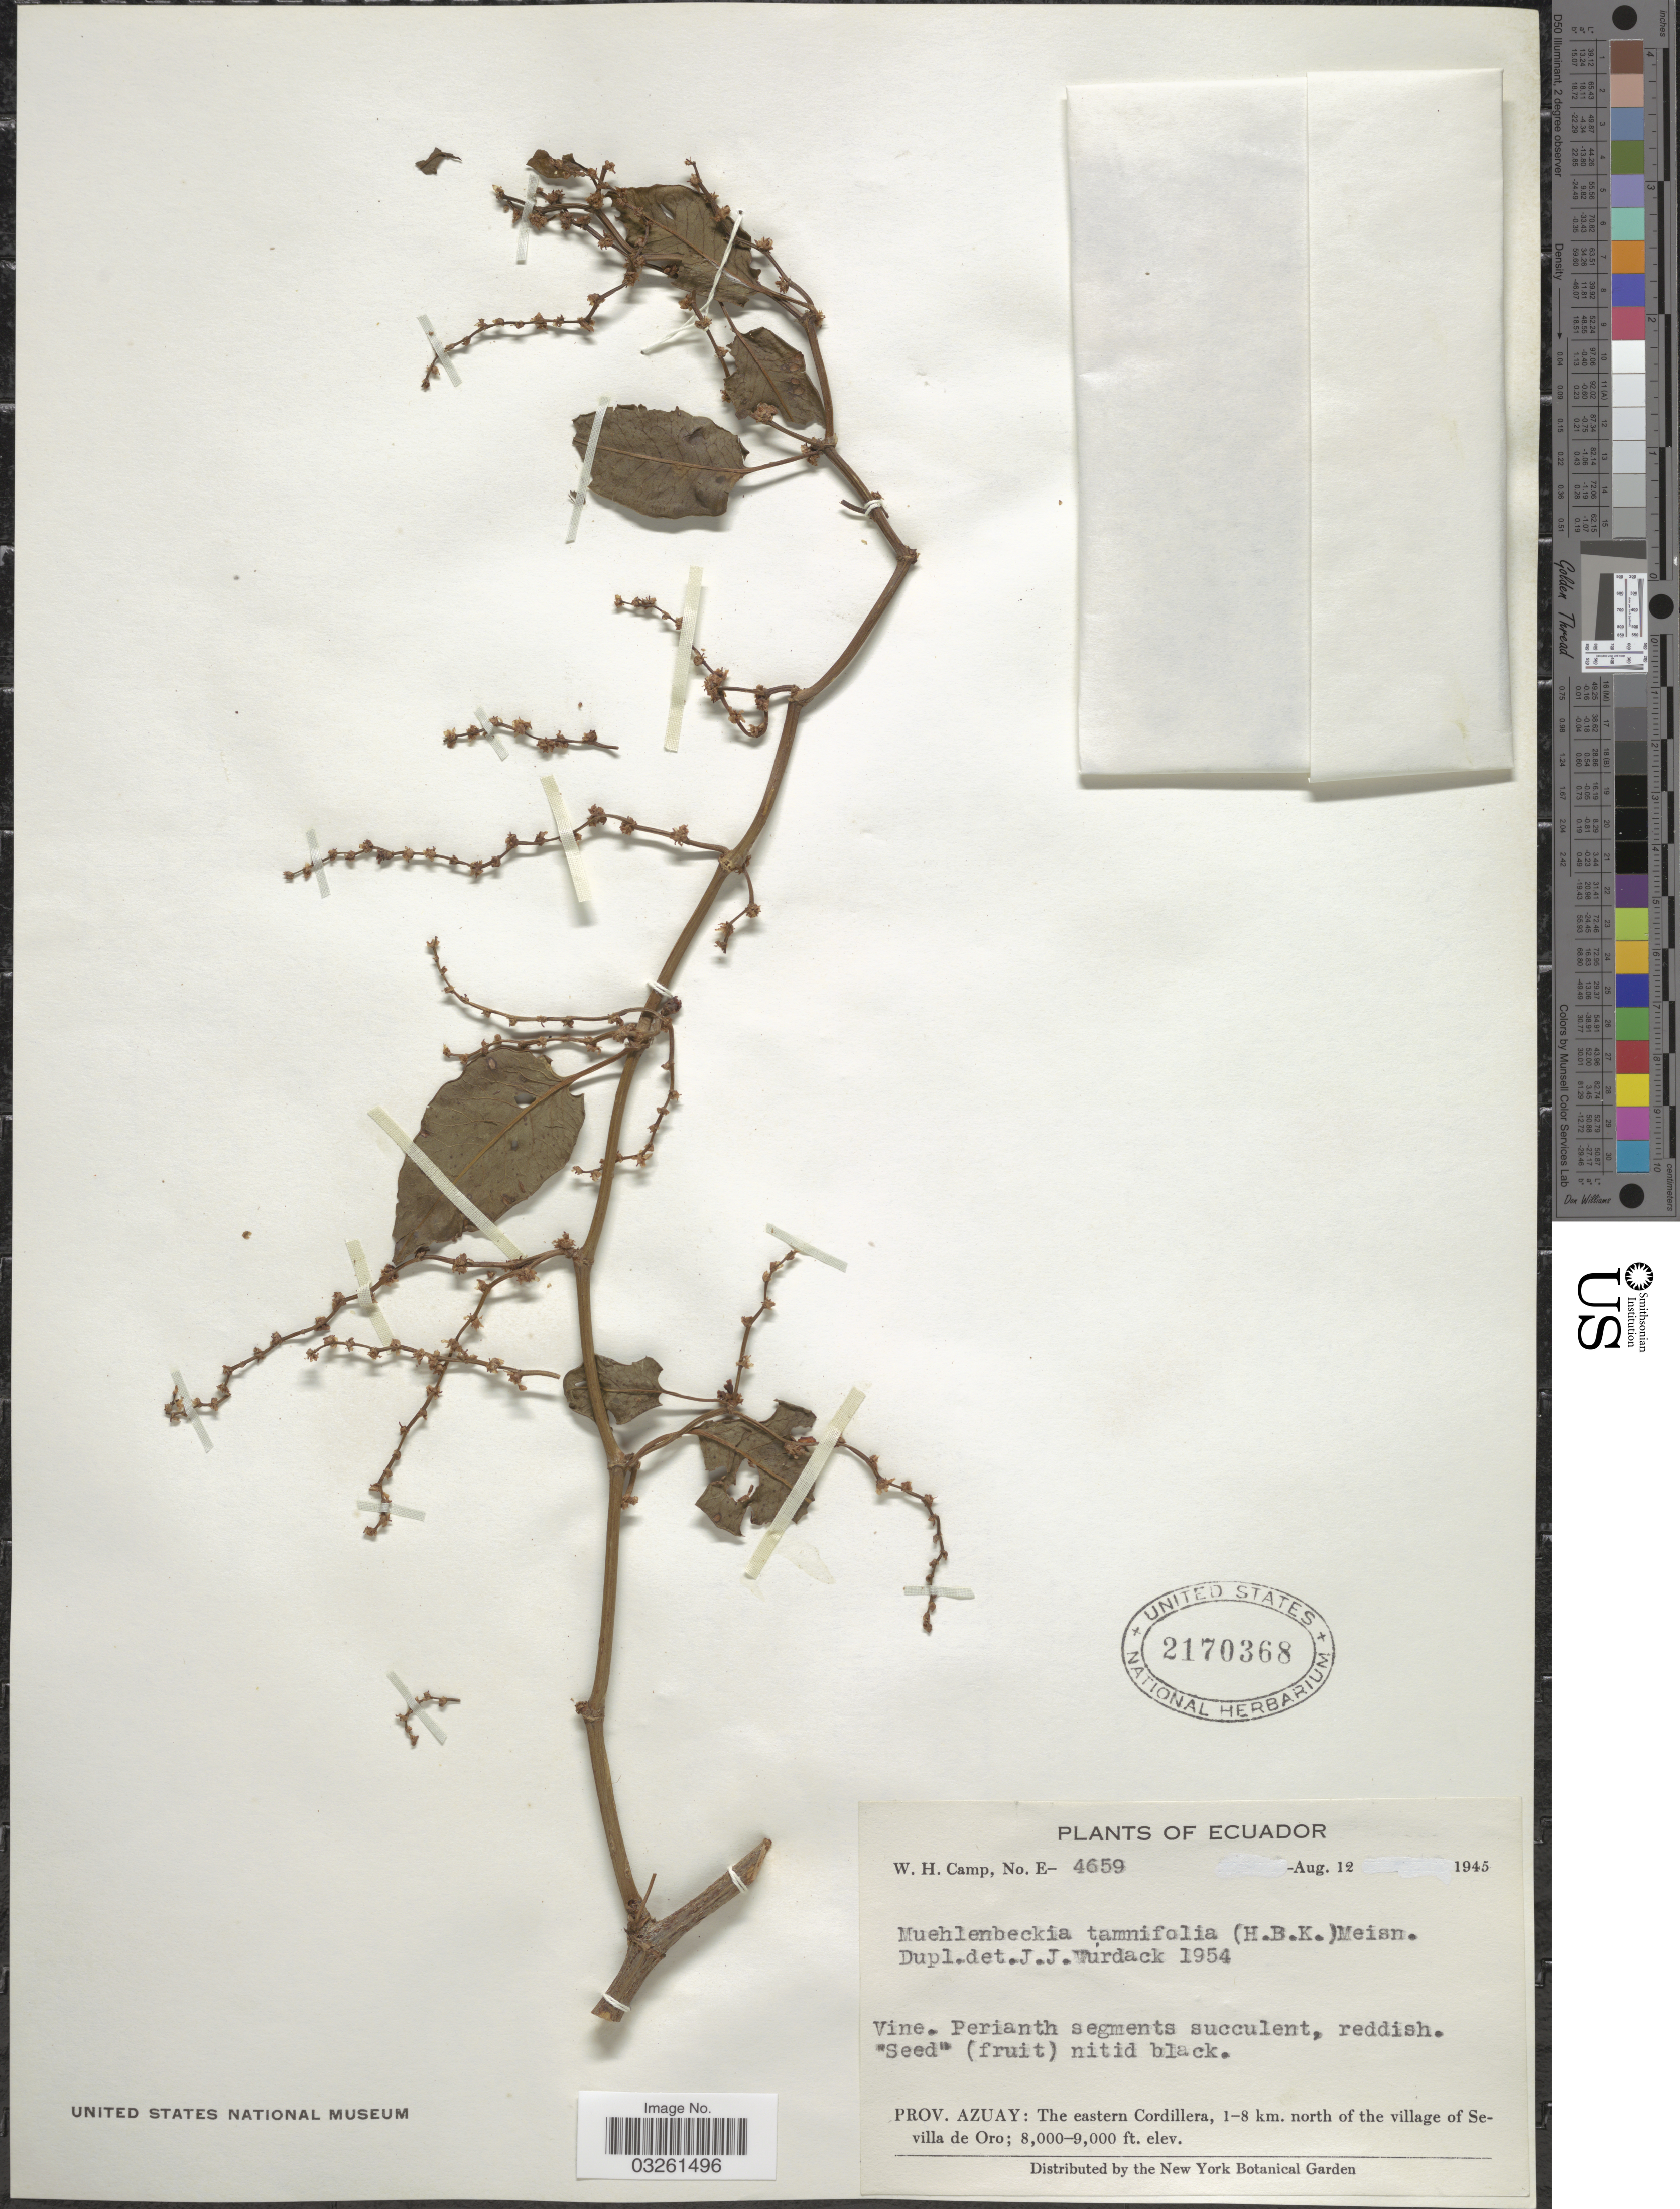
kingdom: Plantae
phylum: Tracheophyta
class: Magnoliopsida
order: Caryophyllales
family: Polygonaceae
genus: Muehlenbeckia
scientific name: Muehlenbeckia tamnifolia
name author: (Kunth) Meisn.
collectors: W. H. Camp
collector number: E-4659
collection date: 1945-08-12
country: Ecuador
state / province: Azuay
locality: The eastern Cordillera, 1-8 km. north of the village of Sevilla de Oro.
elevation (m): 2438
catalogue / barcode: US 2170368